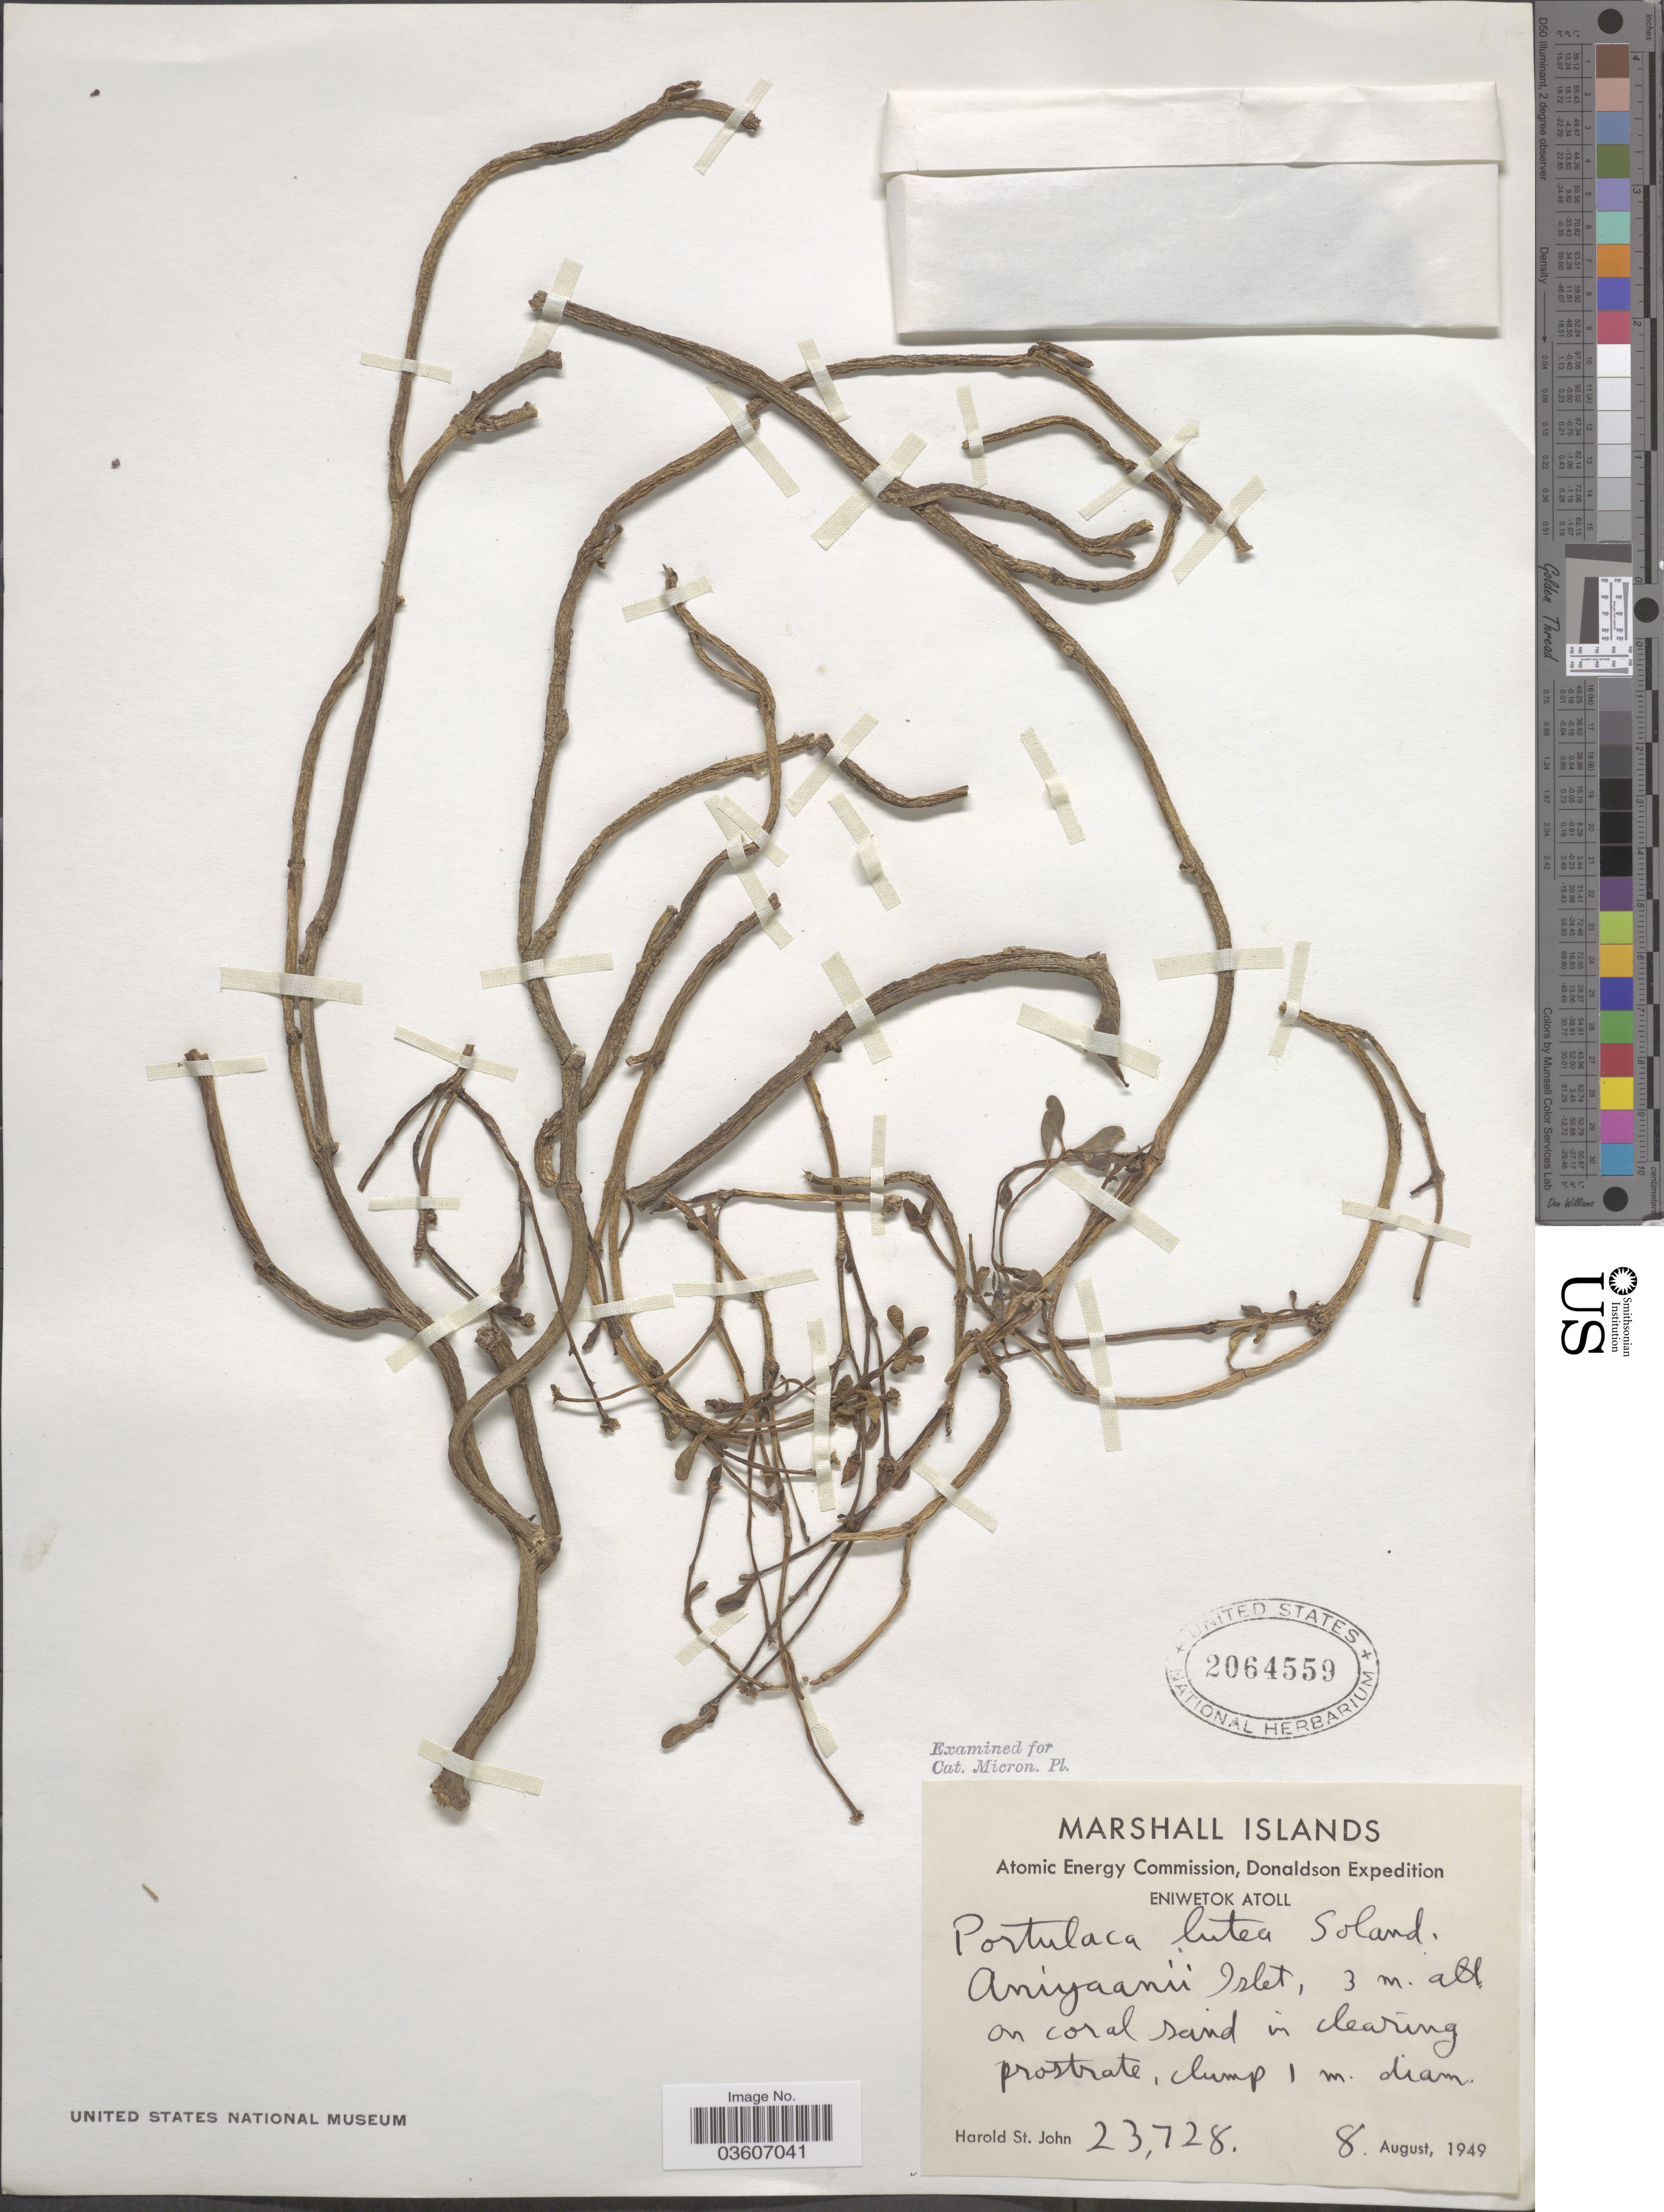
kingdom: Plantae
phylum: Tracheophyta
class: Magnoliopsida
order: Caryophyllales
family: Portulacaceae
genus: Portulaca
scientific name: Portulaca lutea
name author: Sol. ex G. Forst.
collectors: H. St. John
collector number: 23728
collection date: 1949-08-08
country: Marshall Islands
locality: Eniwetok Atoll. Aniyaanii Islet.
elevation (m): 3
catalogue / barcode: US 2064559